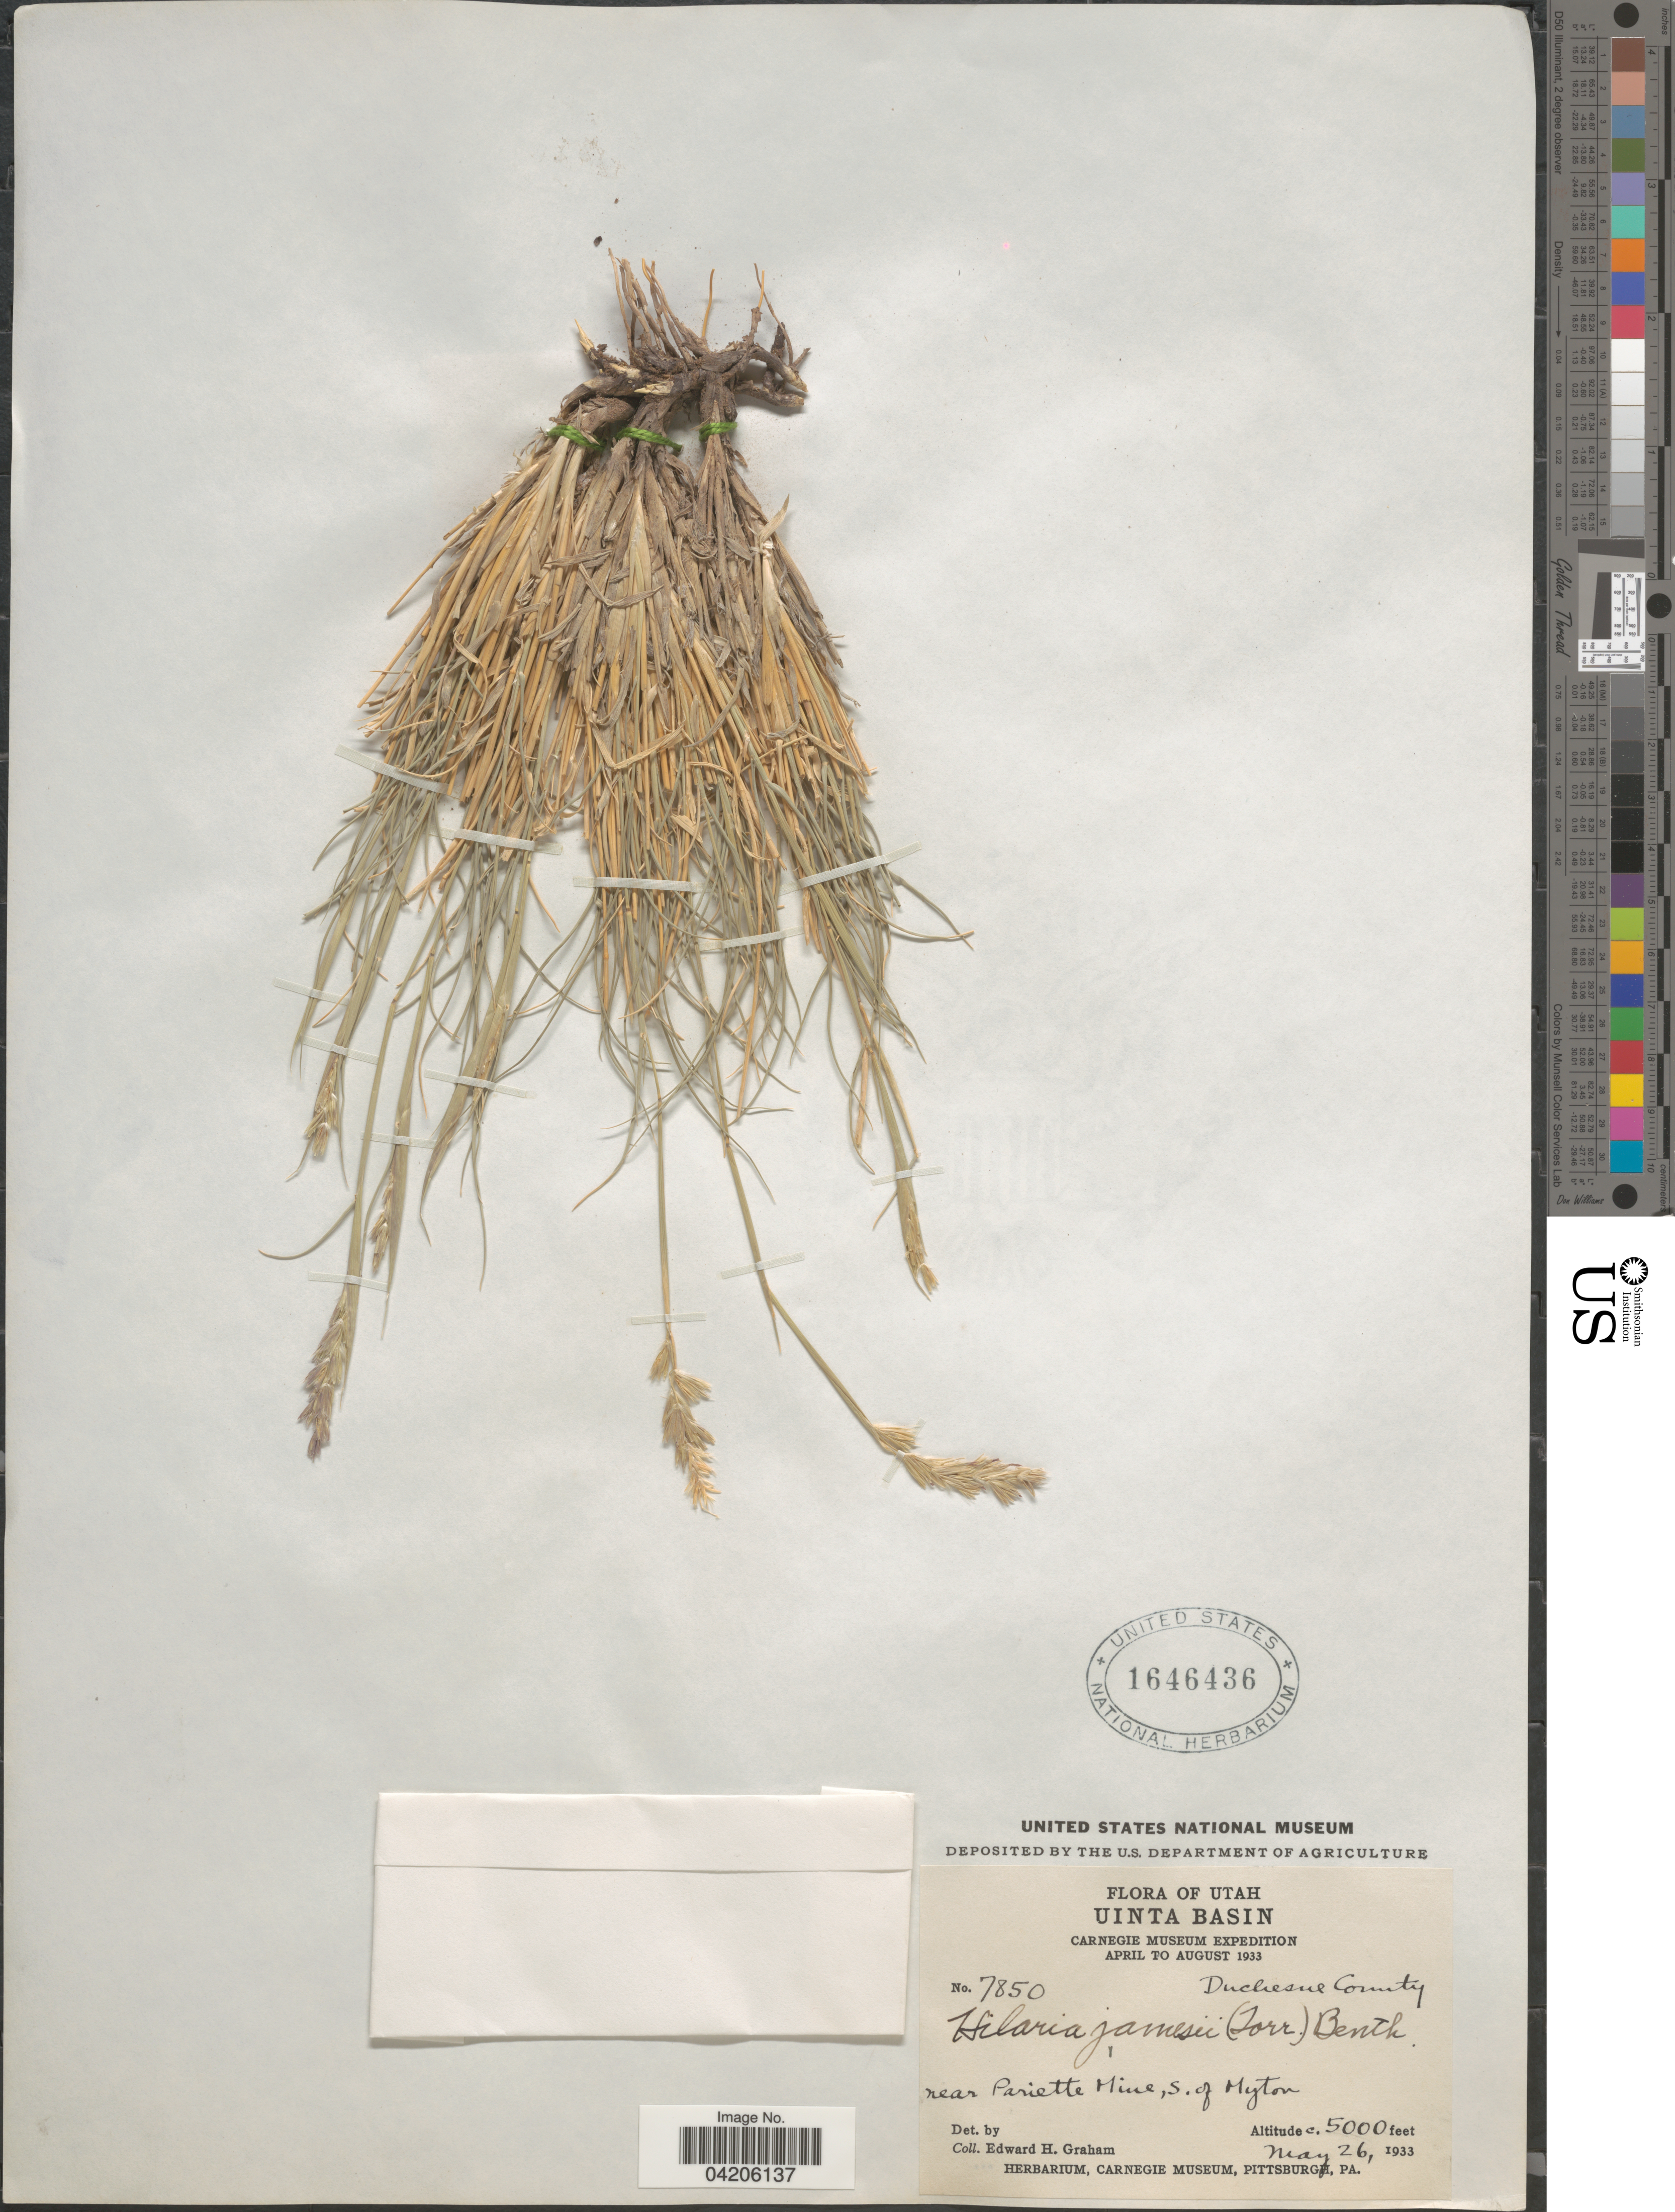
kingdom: Plantae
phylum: Tracheophyta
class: Liliopsida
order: Poales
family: Poaceae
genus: Hilaria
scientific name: Hilaria jamesii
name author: (Torr.) Benth.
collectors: E. H. Graham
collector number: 7850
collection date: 1933-05-26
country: United States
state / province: Utah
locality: Uinta Basin. Carnegie Museum Expedition April to August 1933. Duchesne County. Near Pariette Mine, S. of Myton.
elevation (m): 1524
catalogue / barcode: US 1646436